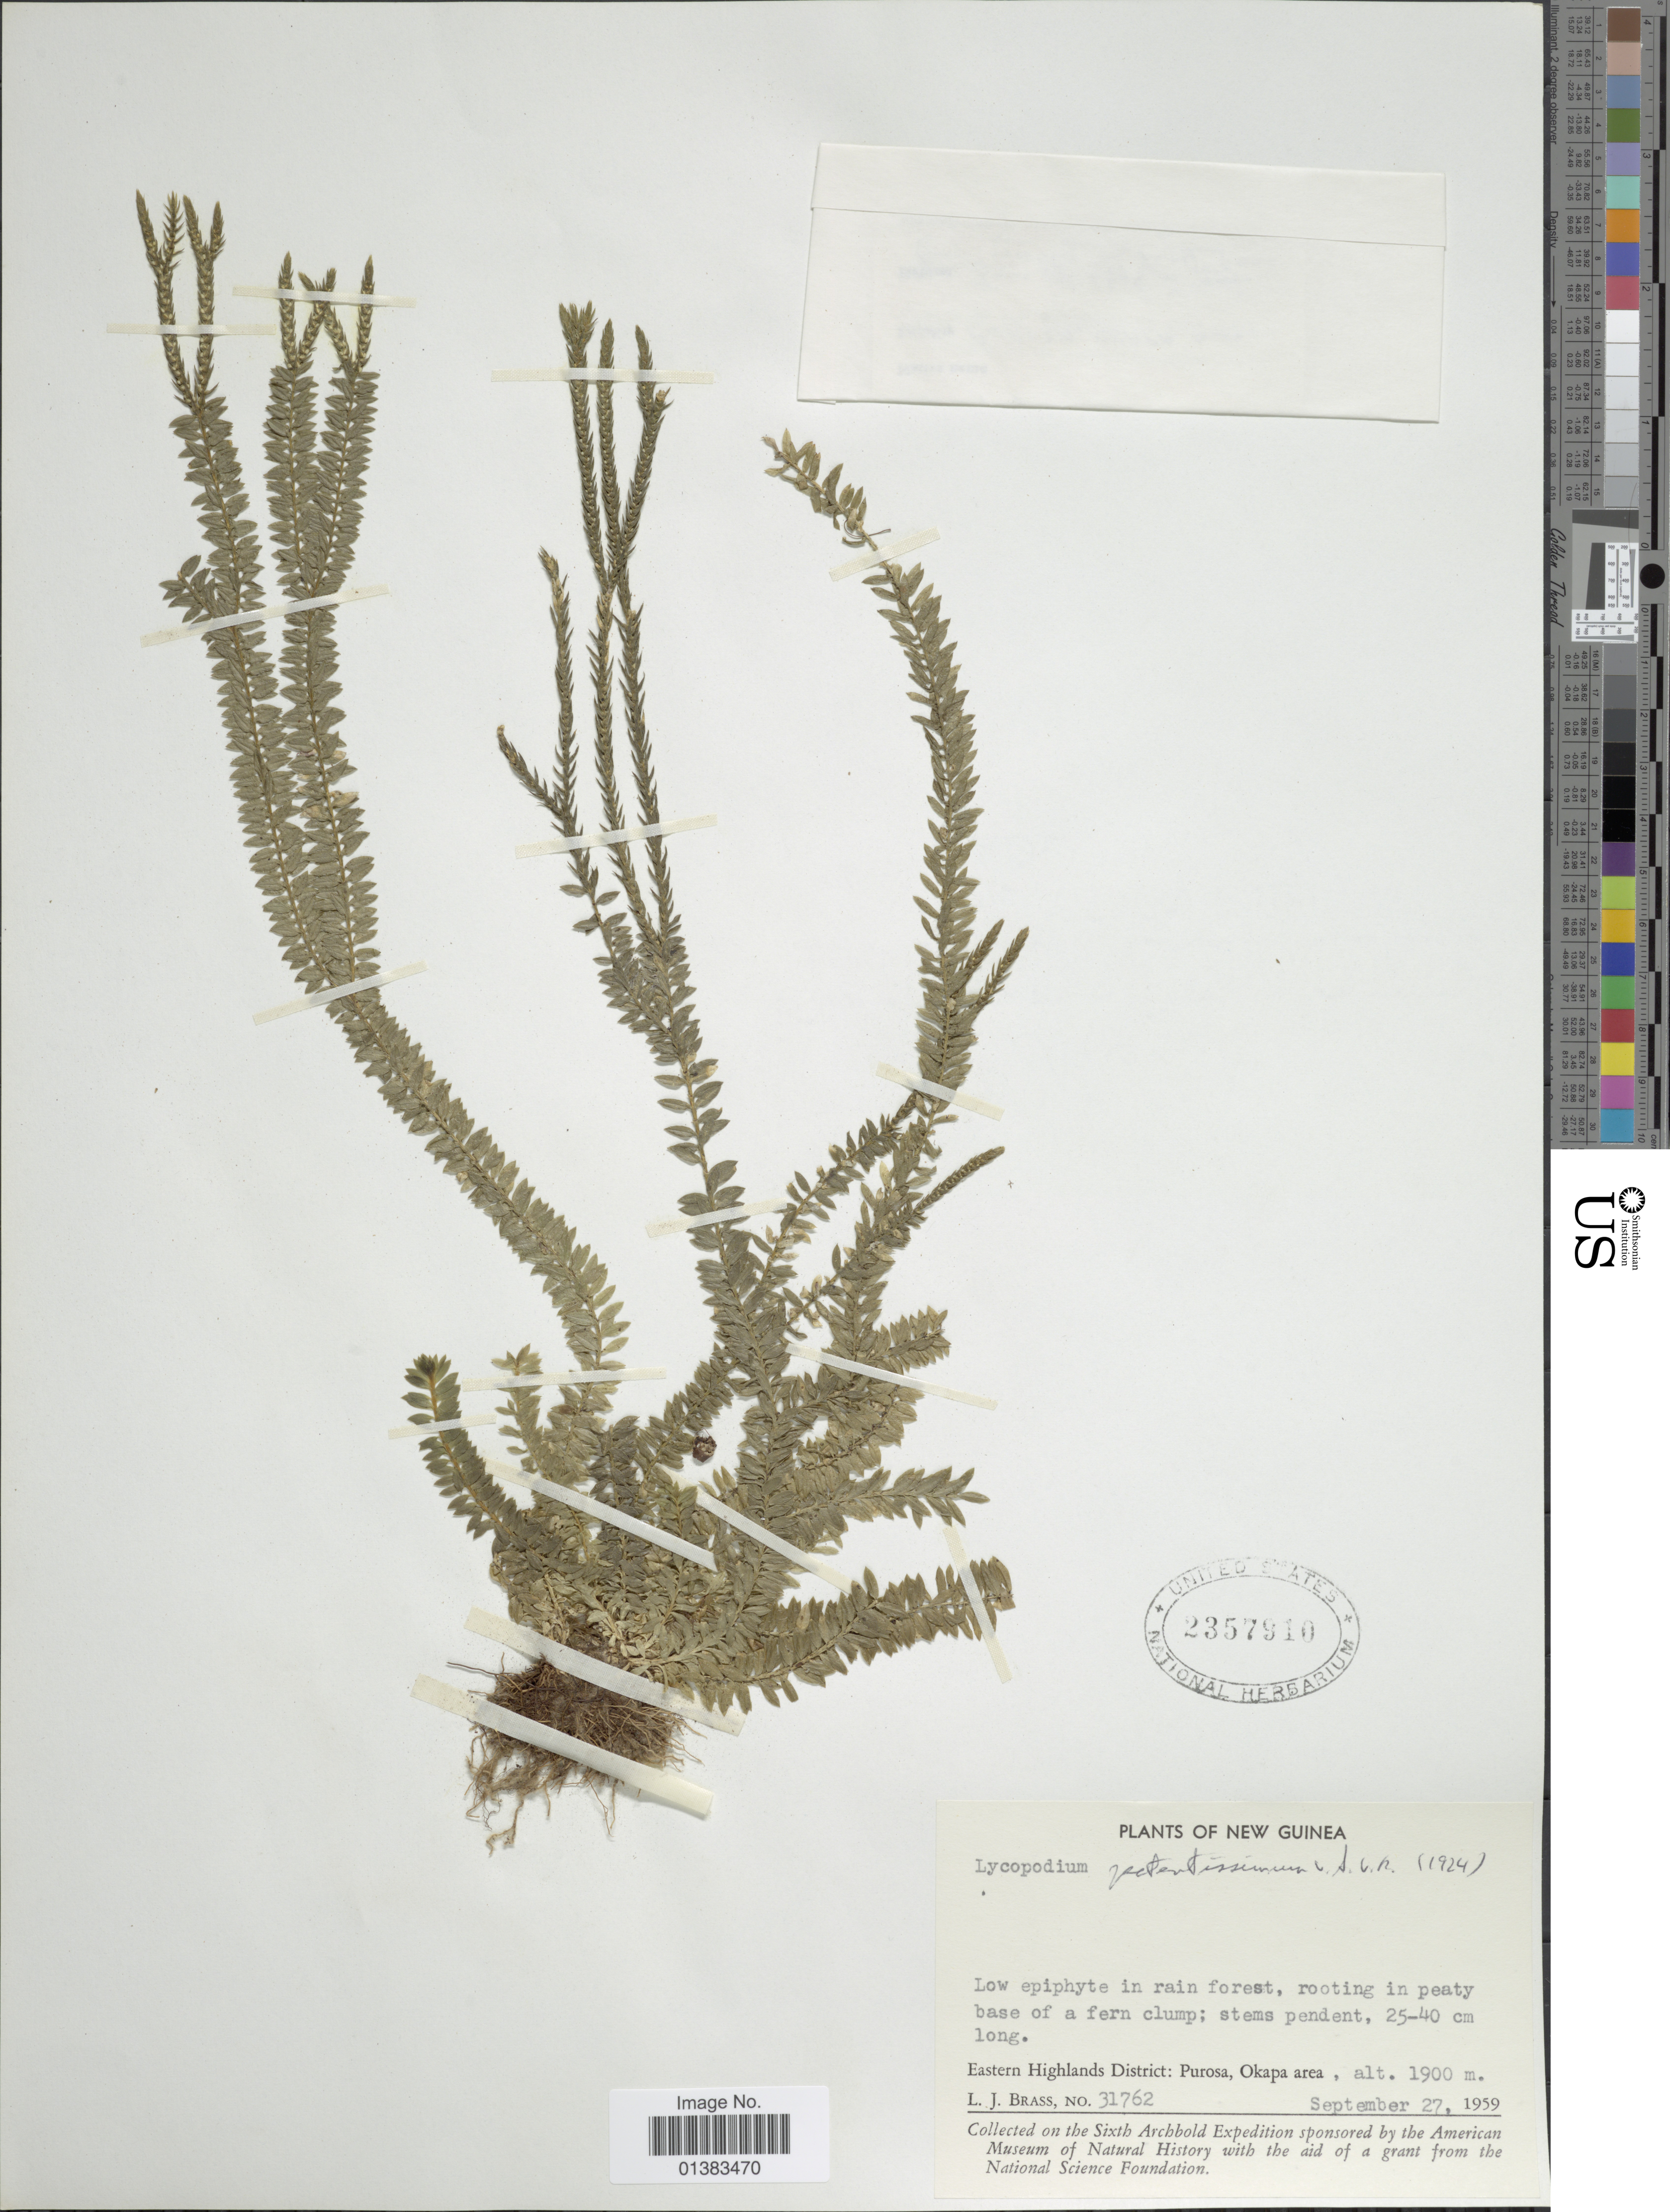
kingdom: Plantae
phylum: Tracheophyta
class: Lycopodiopsida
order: Lycopodiales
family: Lycopodiaceae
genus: Phlegmariurus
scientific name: Phlegmariurus patentissimus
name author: (Alderw.) A. R. Field & Bostock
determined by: Field, A. R.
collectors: L. J. Brass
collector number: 31762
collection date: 1959-09-27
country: Papua New Guinea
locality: Eastern Highlands District: Purosa, Okapa area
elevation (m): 1900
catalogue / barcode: US 2357910